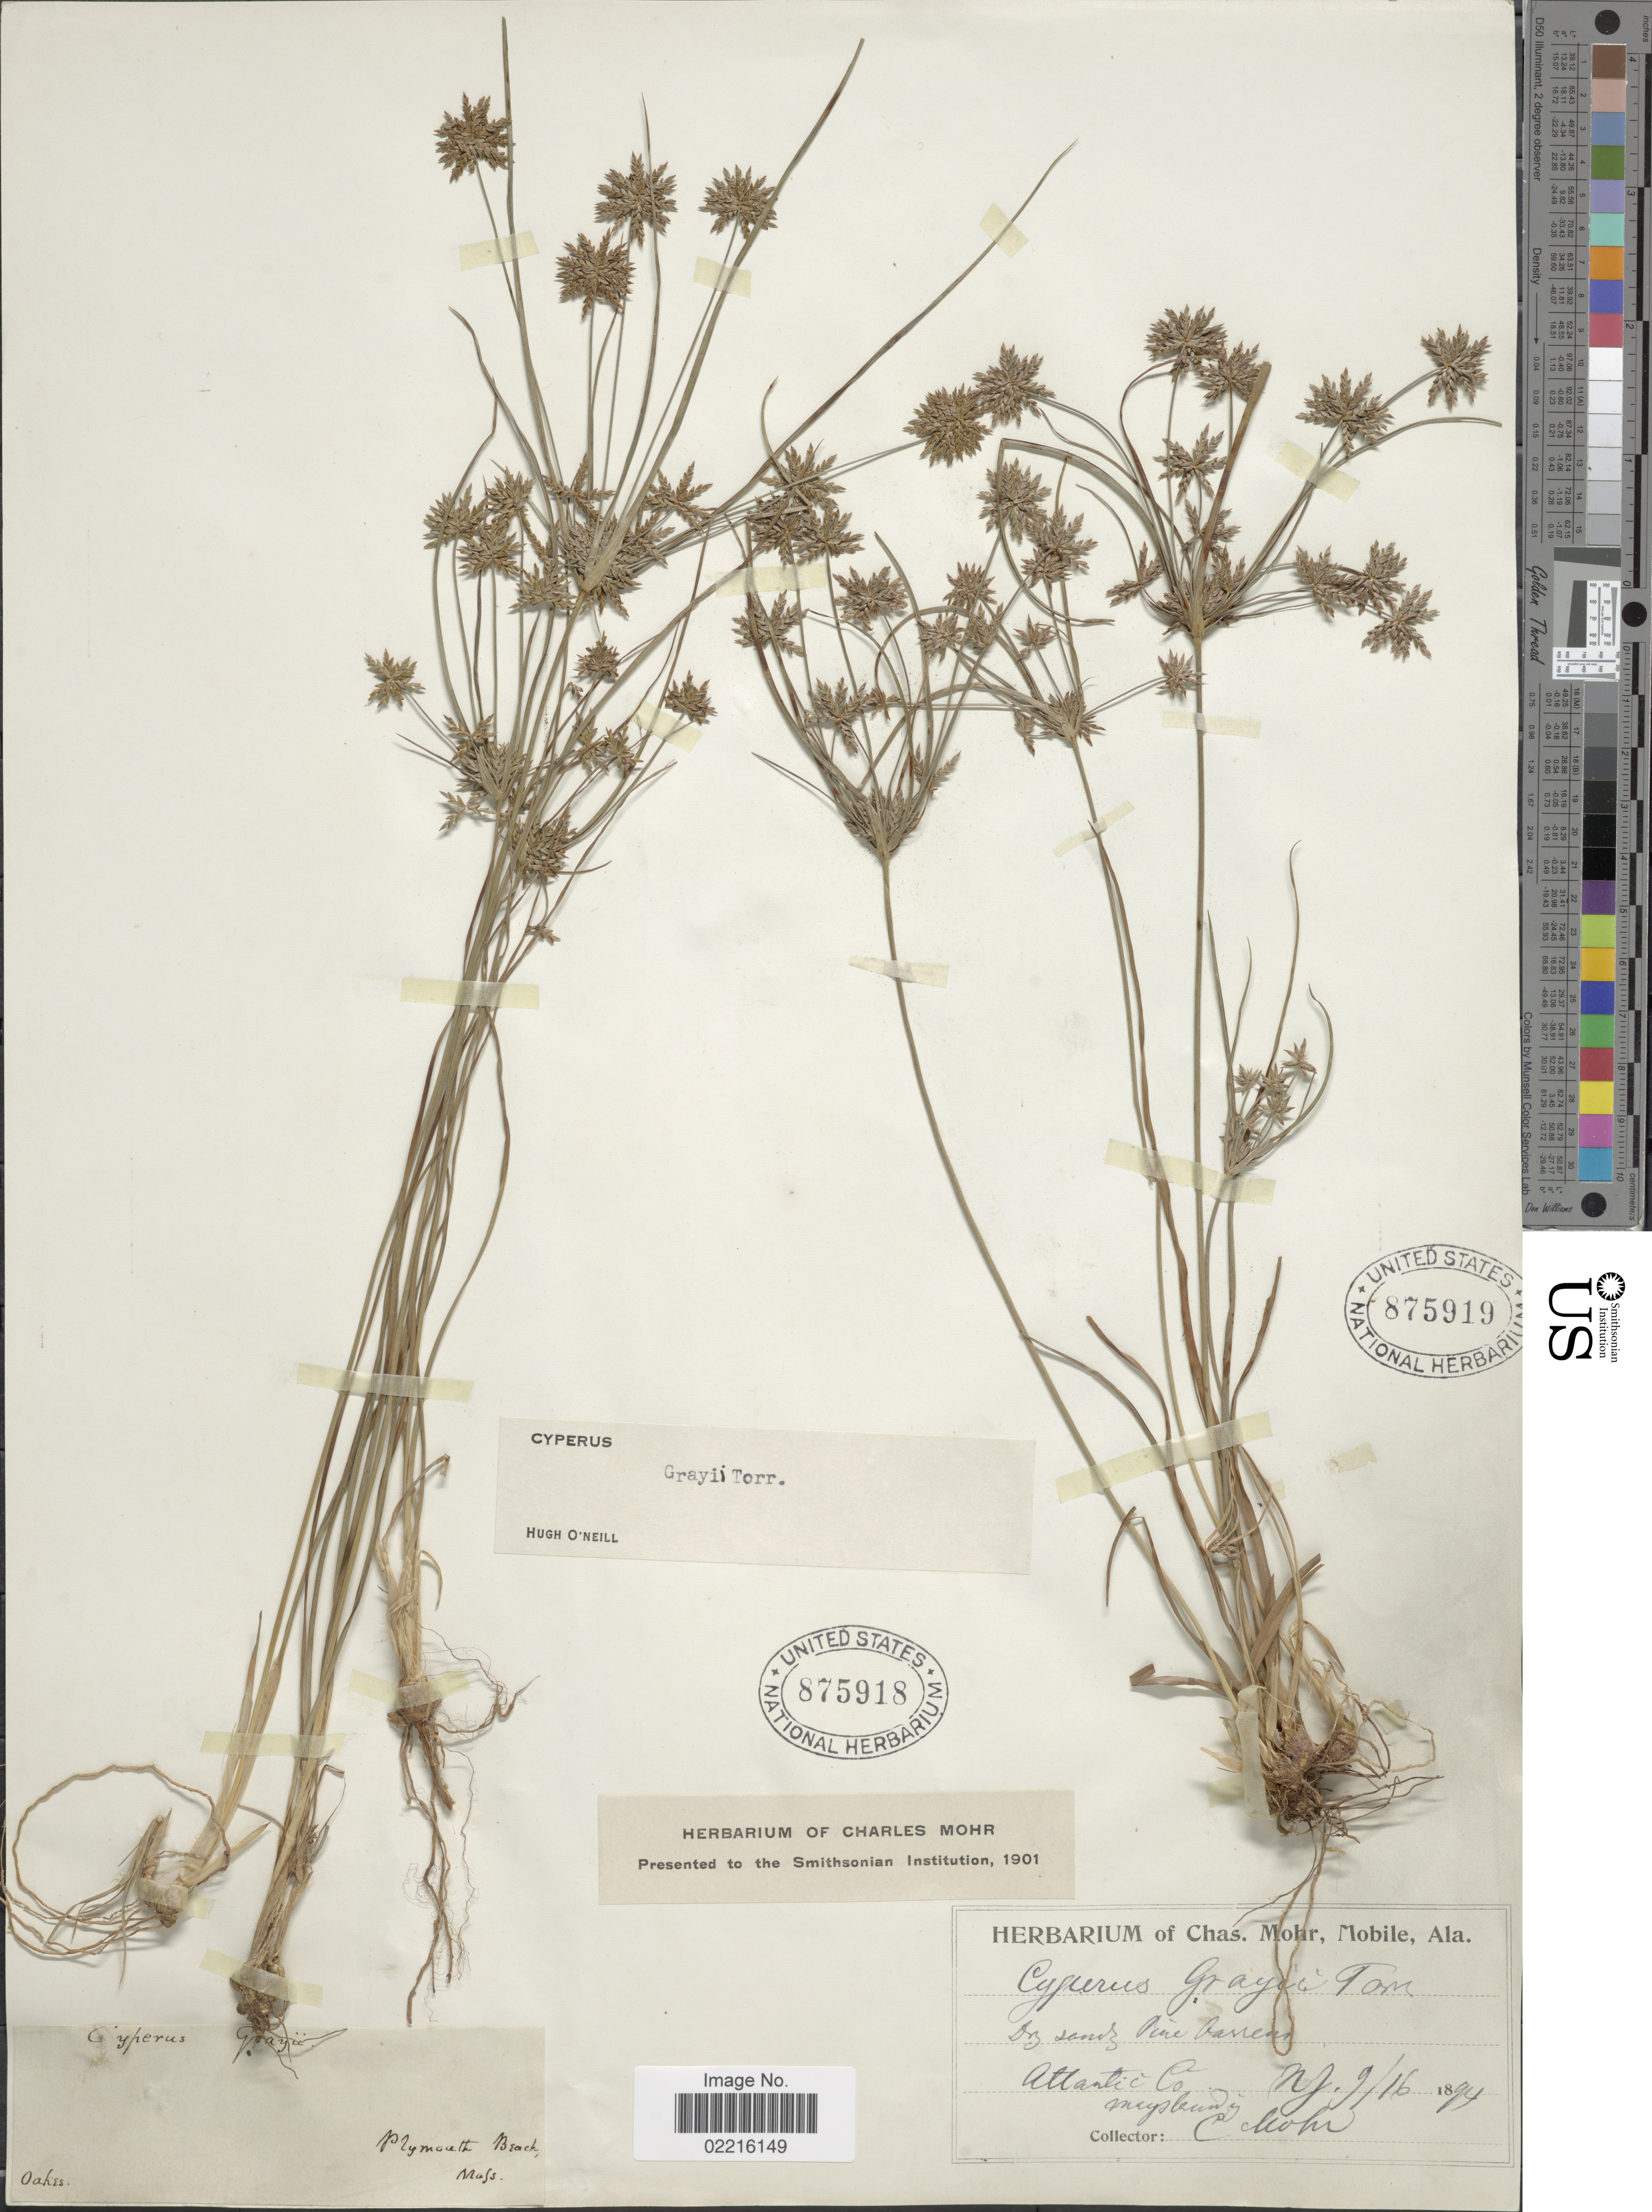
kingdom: Plantae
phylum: Tracheophyta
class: Liliopsida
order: Poales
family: Cyperaceae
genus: Cyperus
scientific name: Cyperus grayi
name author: Torr.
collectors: C. T. Mohr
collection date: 1894-09-16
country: United States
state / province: New Jersey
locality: Atlantic Co, Mays landing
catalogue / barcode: US 875919-2